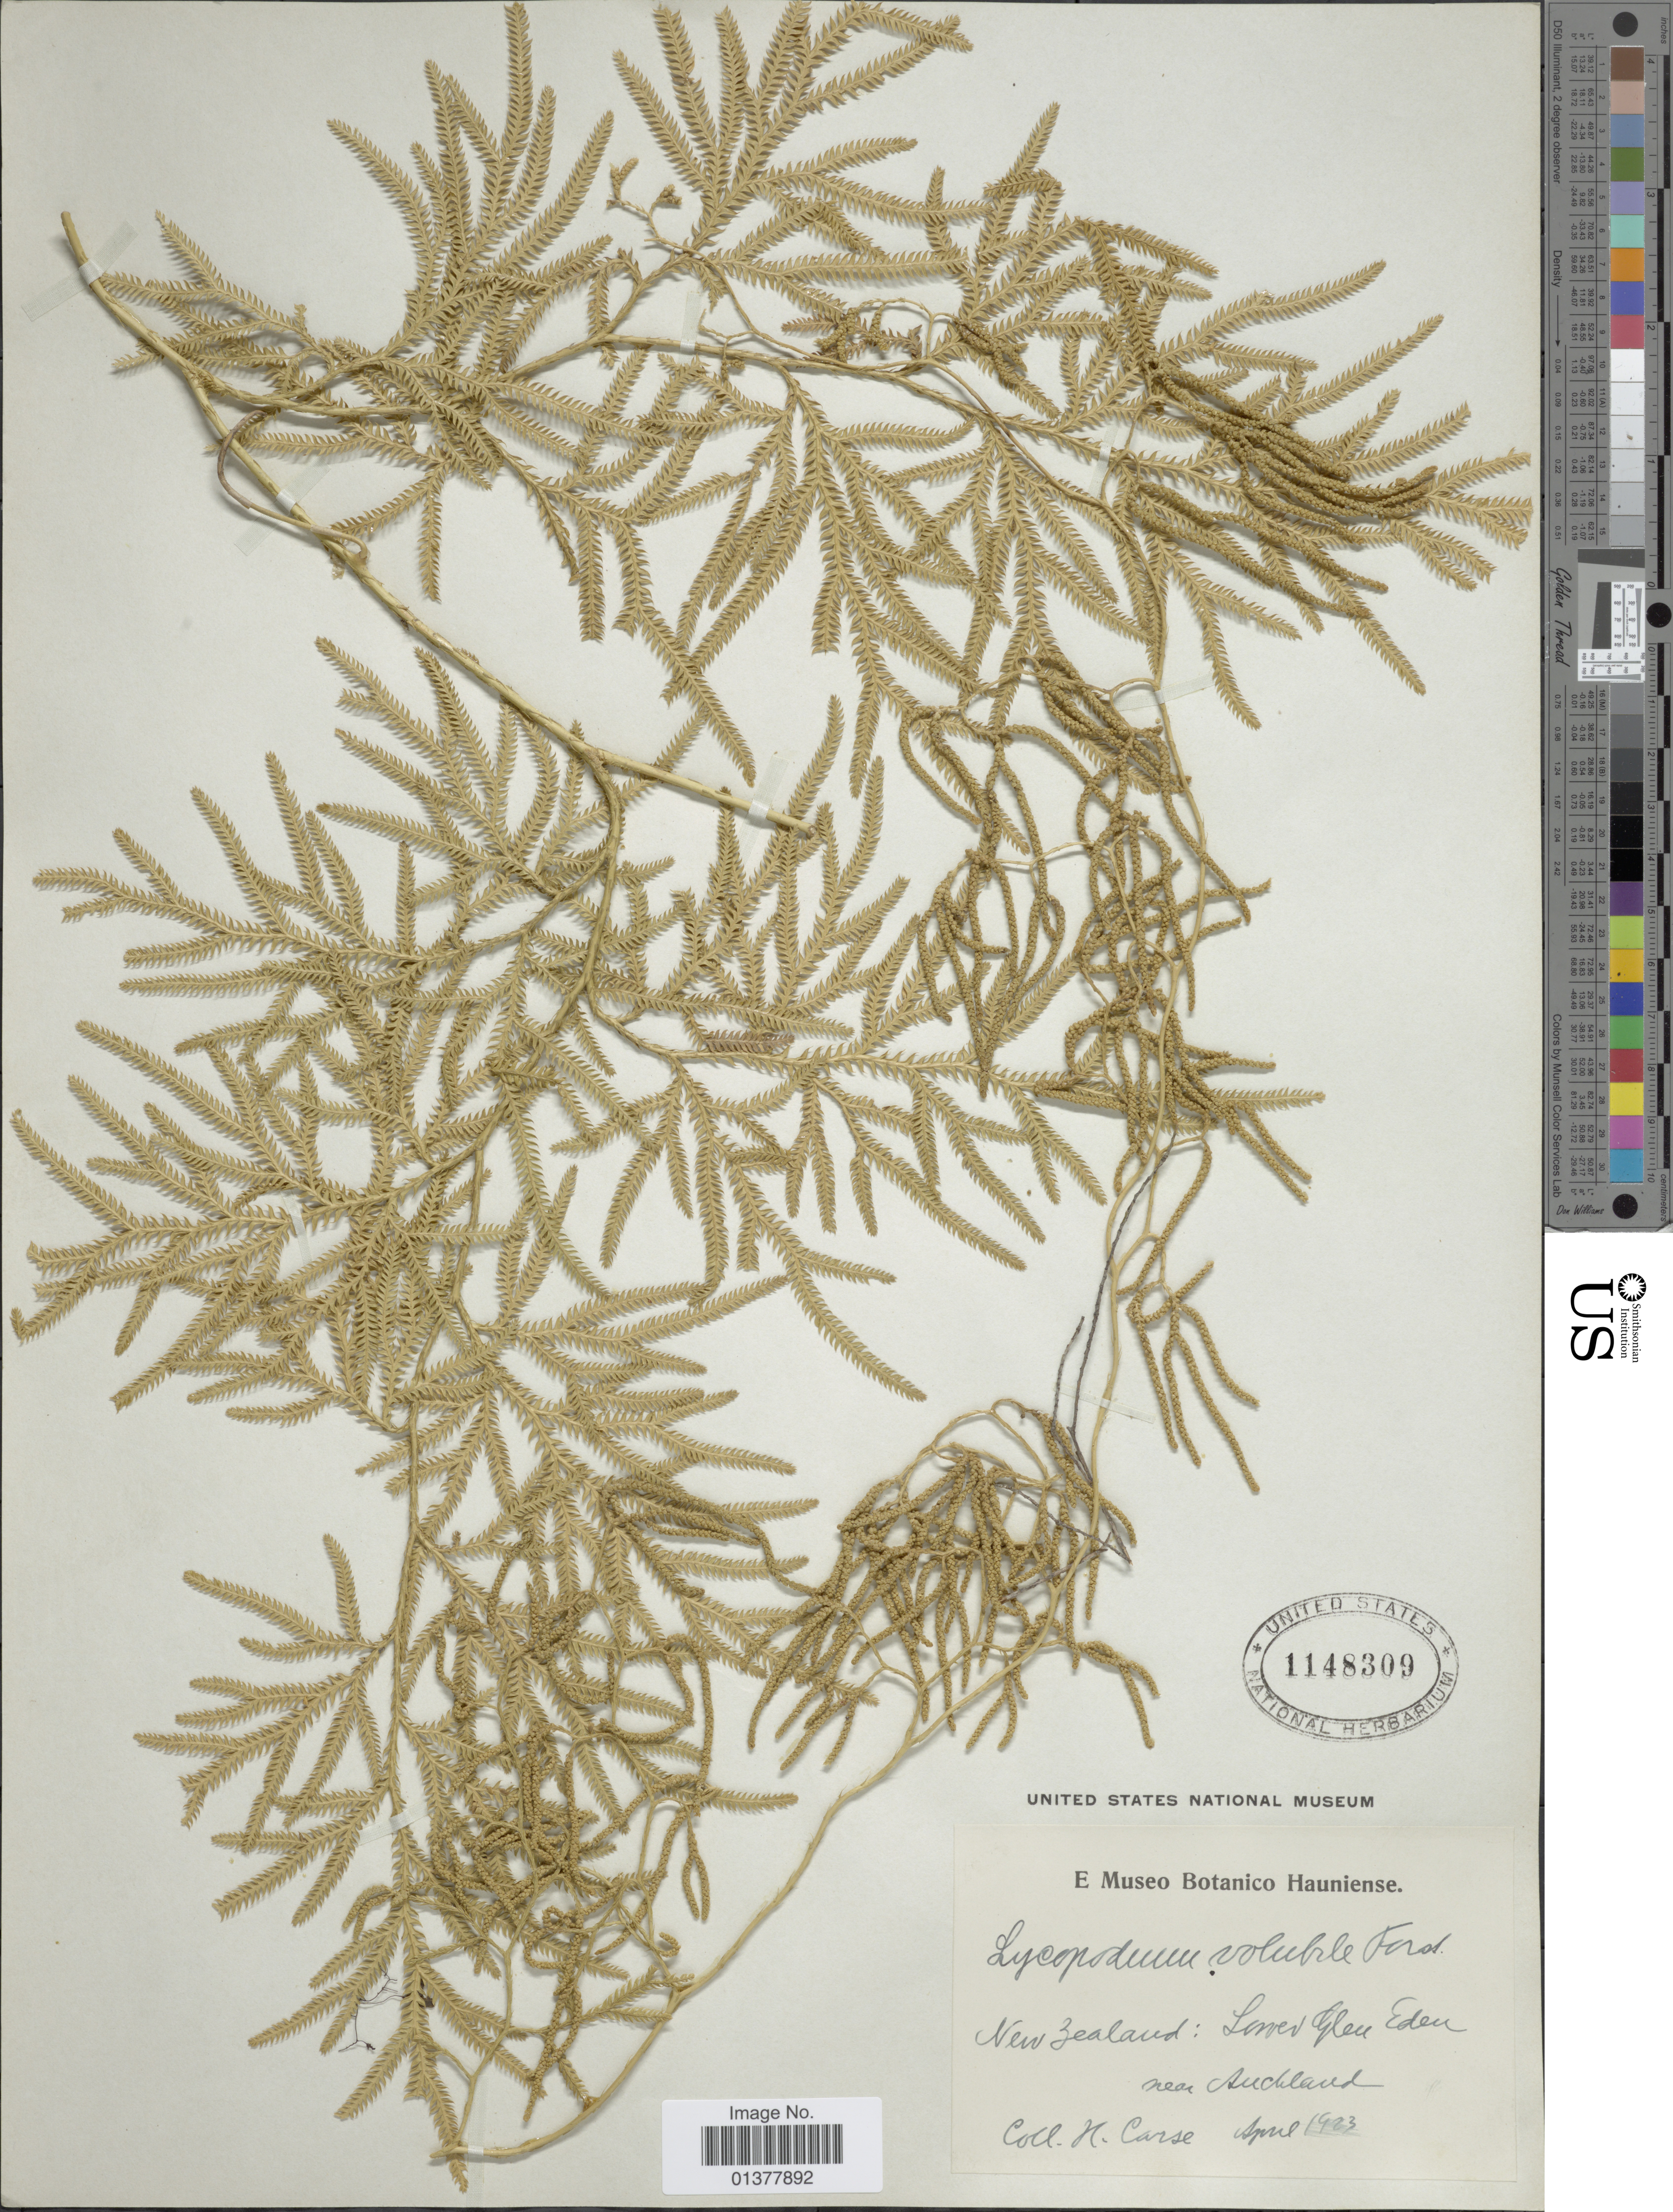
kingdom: Plantae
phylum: Tracheophyta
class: Lycopodiopsida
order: Lycopodiales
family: Lycopodiaceae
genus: Pseudodiphasium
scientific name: Pseudodiphasium volubile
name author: (G. Forst.) Holub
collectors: H. Carse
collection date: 1923-04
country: New Zealand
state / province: Auckland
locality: Lower Glen Eden near Auckland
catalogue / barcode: US 1148309